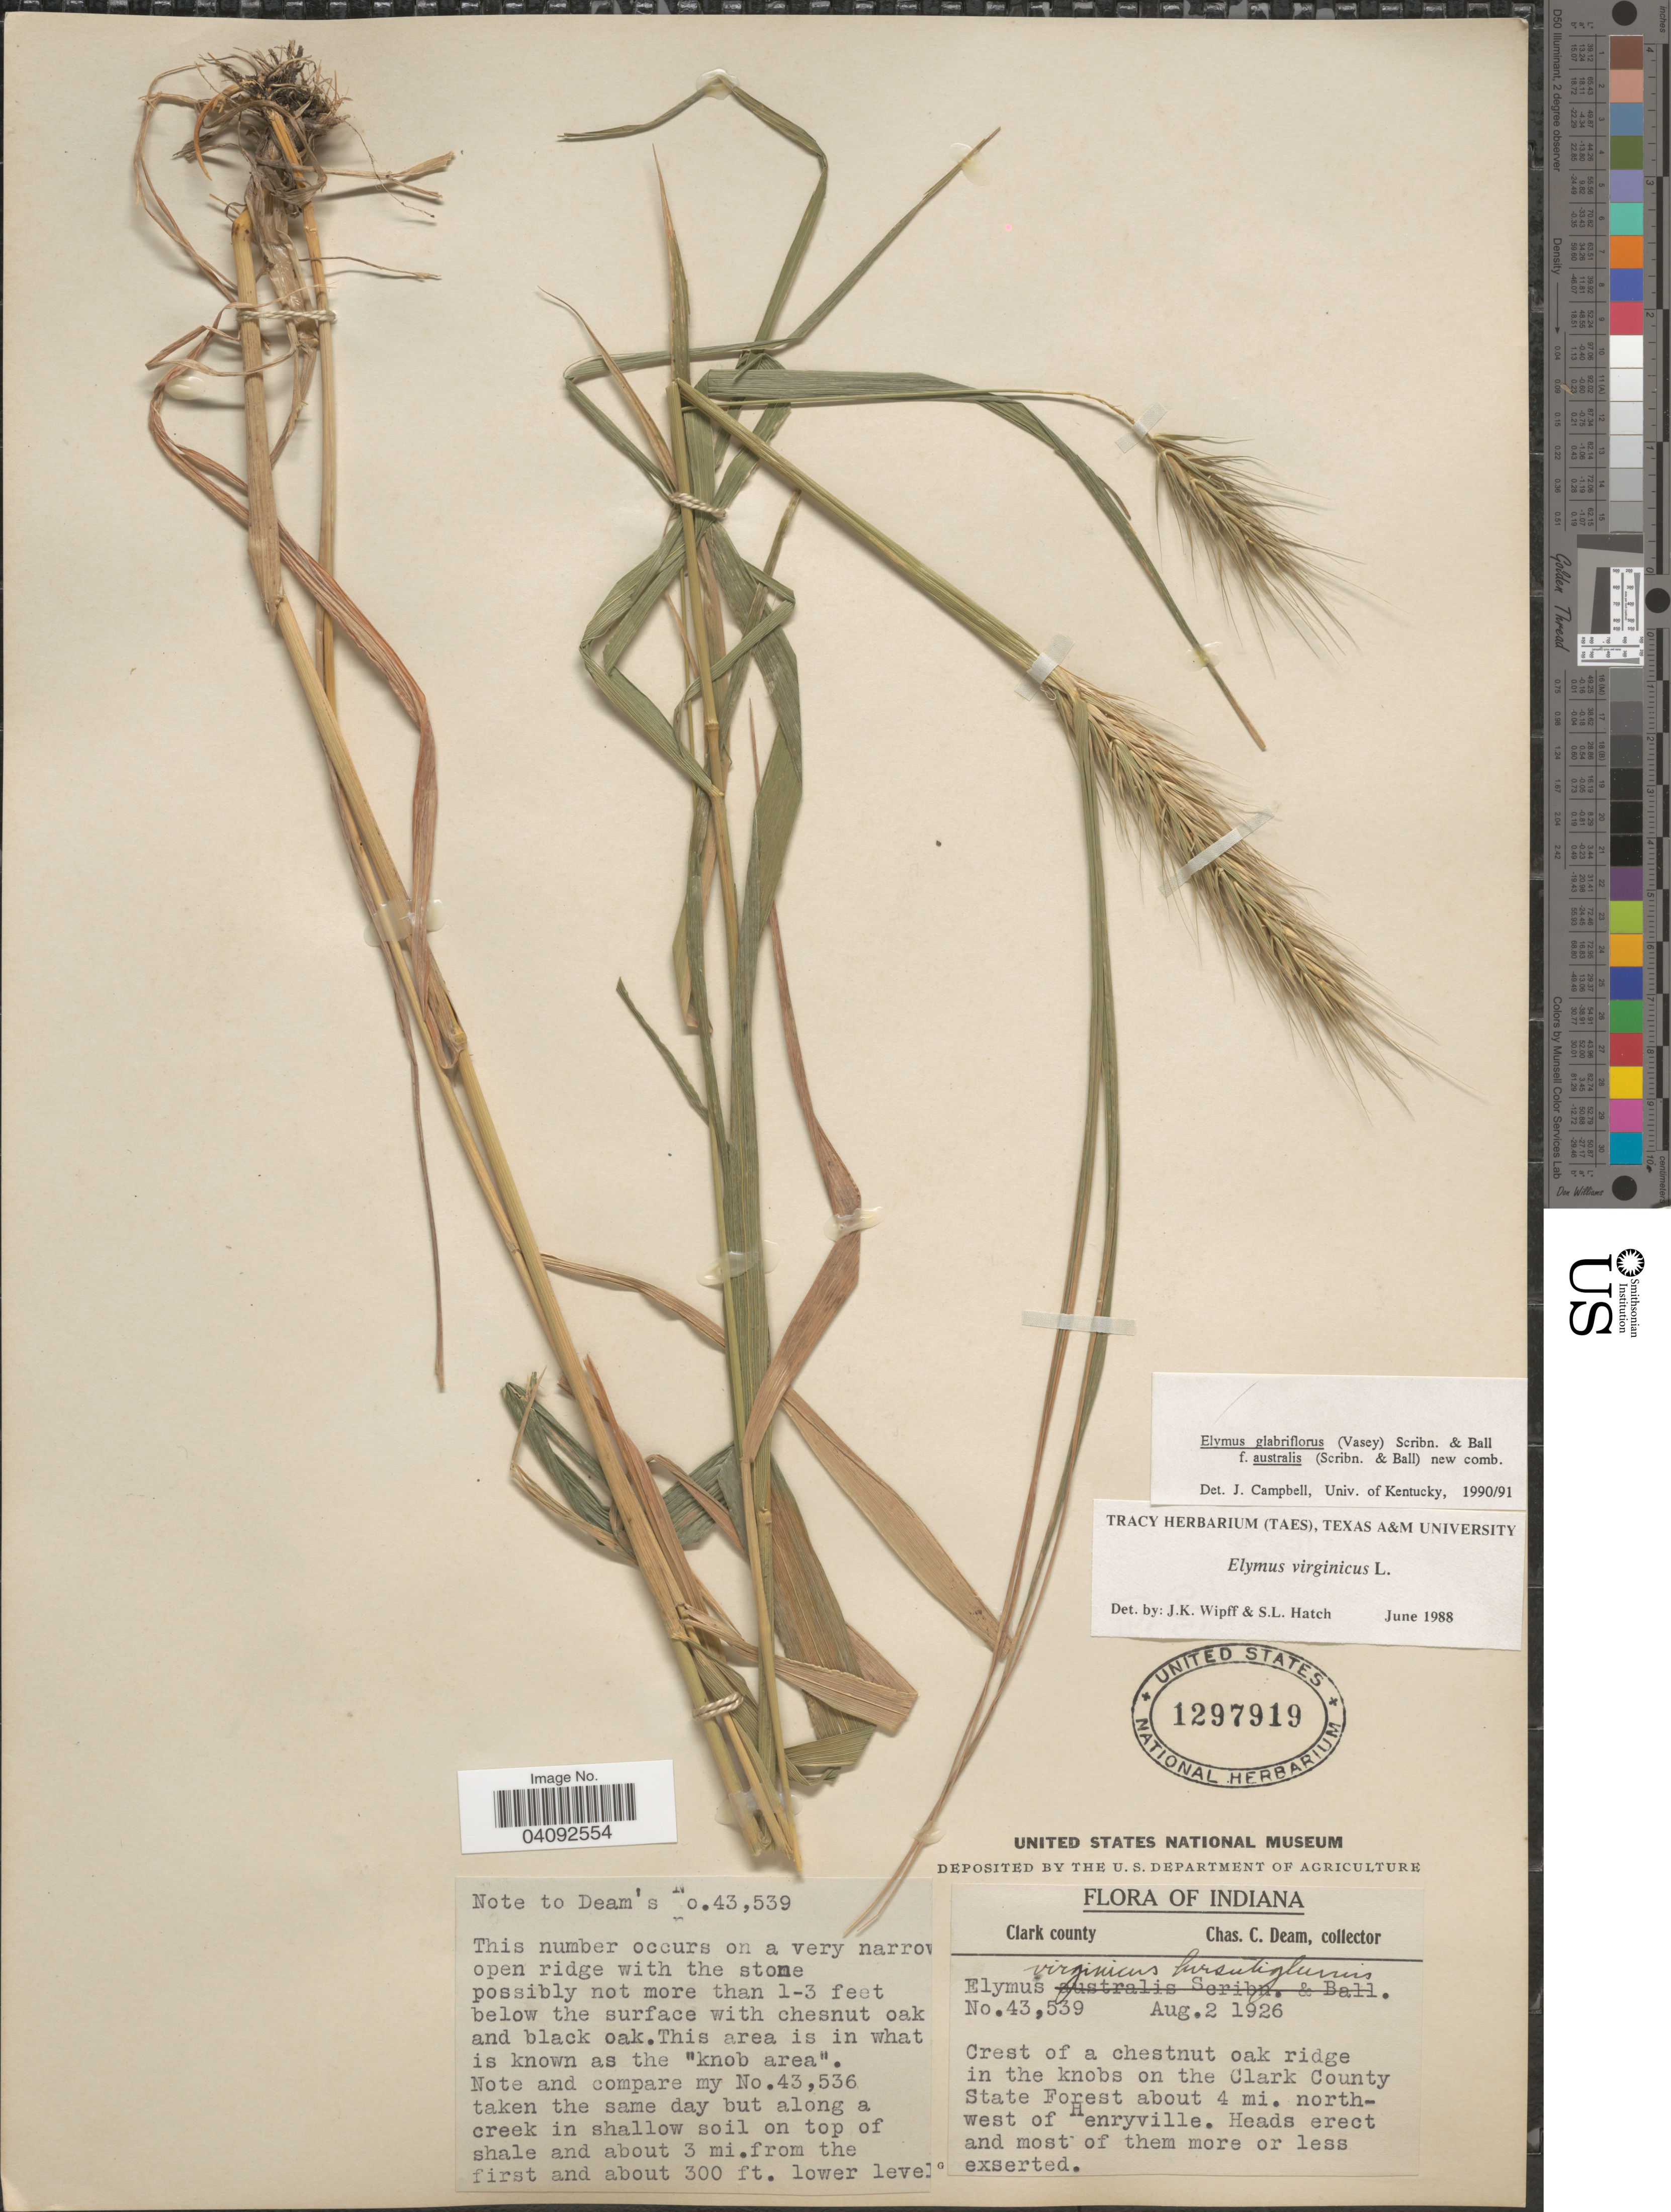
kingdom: Plantae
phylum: Tracheophyta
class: Liliopsida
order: Poales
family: Poaceae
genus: Elymus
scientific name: Elymus glabriflorus var. australis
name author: (Scribn. & C.R. Ball) J.J.N. Campb.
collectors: C. C. Deam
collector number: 43539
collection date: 1926-08-02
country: United States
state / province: Indiana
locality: Clark county. Crest of a chestnut oak ridge in the knobs on the Clark County State Forest about 4 mi. north-west of Henryville.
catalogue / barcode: US 1297919